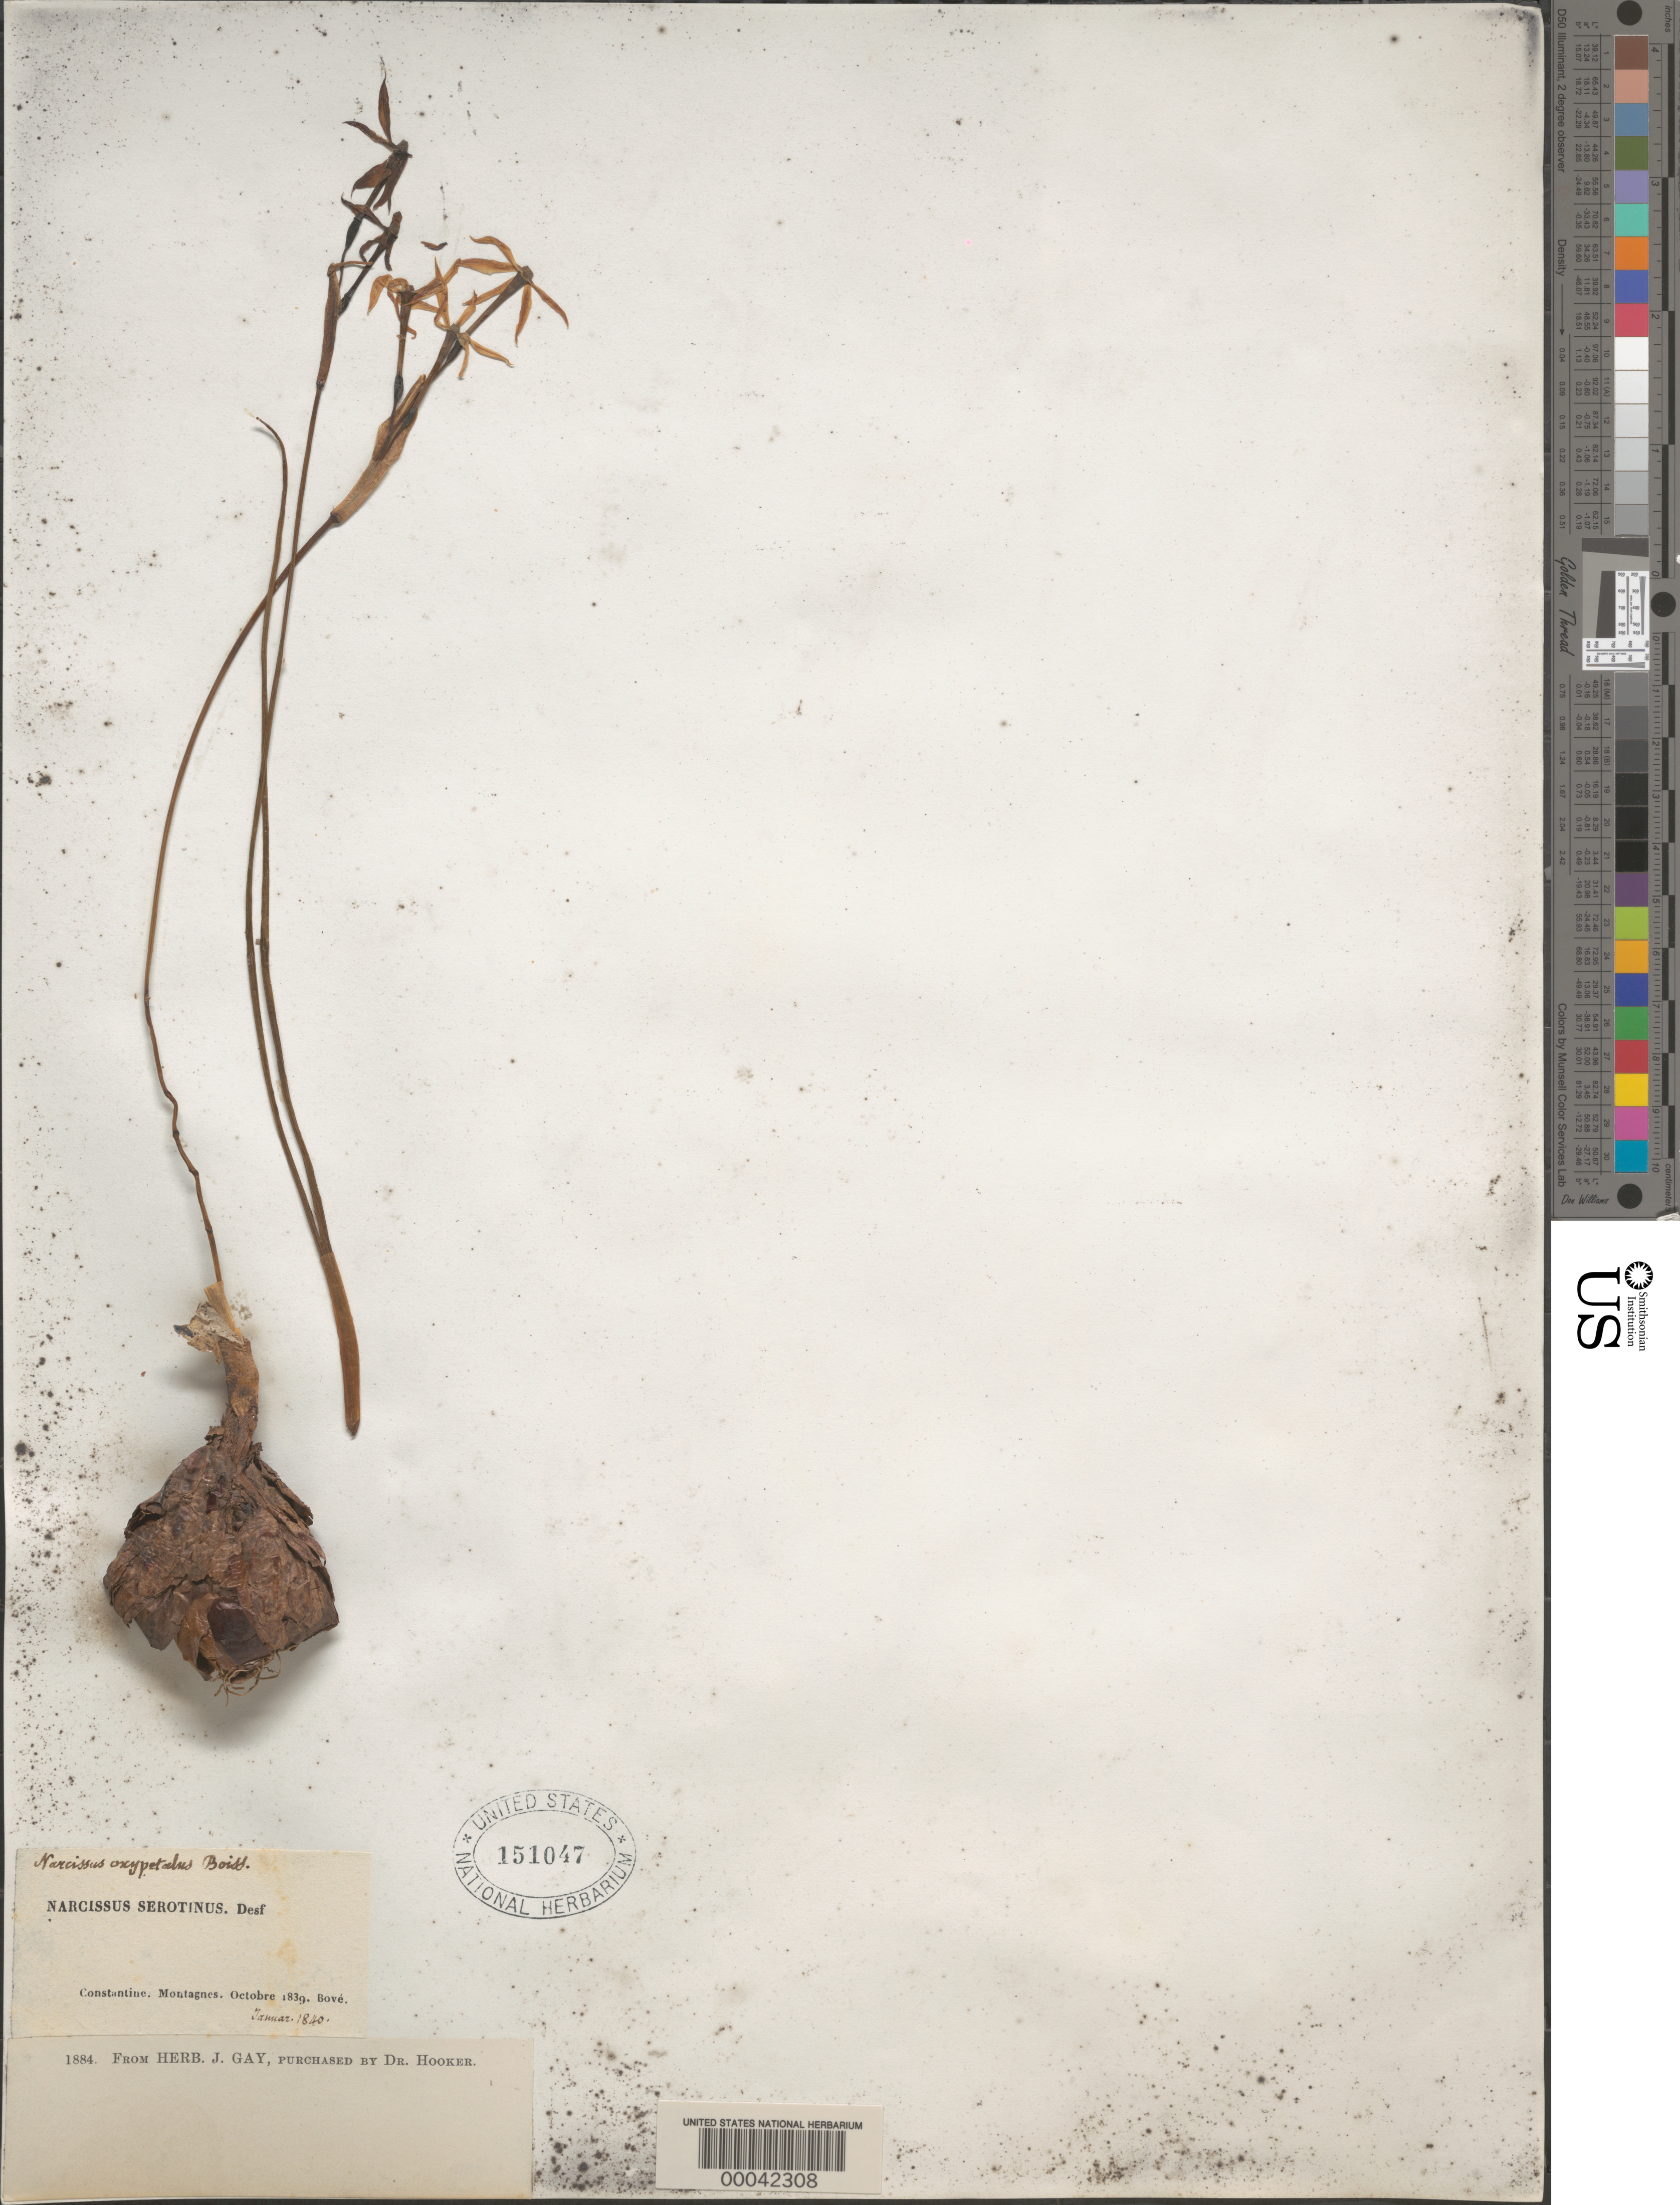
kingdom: Plantae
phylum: Tracheophyta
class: Liliopsida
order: Asparagales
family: Amaryllidaceae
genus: Narcissus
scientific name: Narcissus serotinus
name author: L.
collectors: C. Montagnes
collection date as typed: Oct 1839 to -- Jan 1840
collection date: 1839-10/1840-01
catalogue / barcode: US 151047